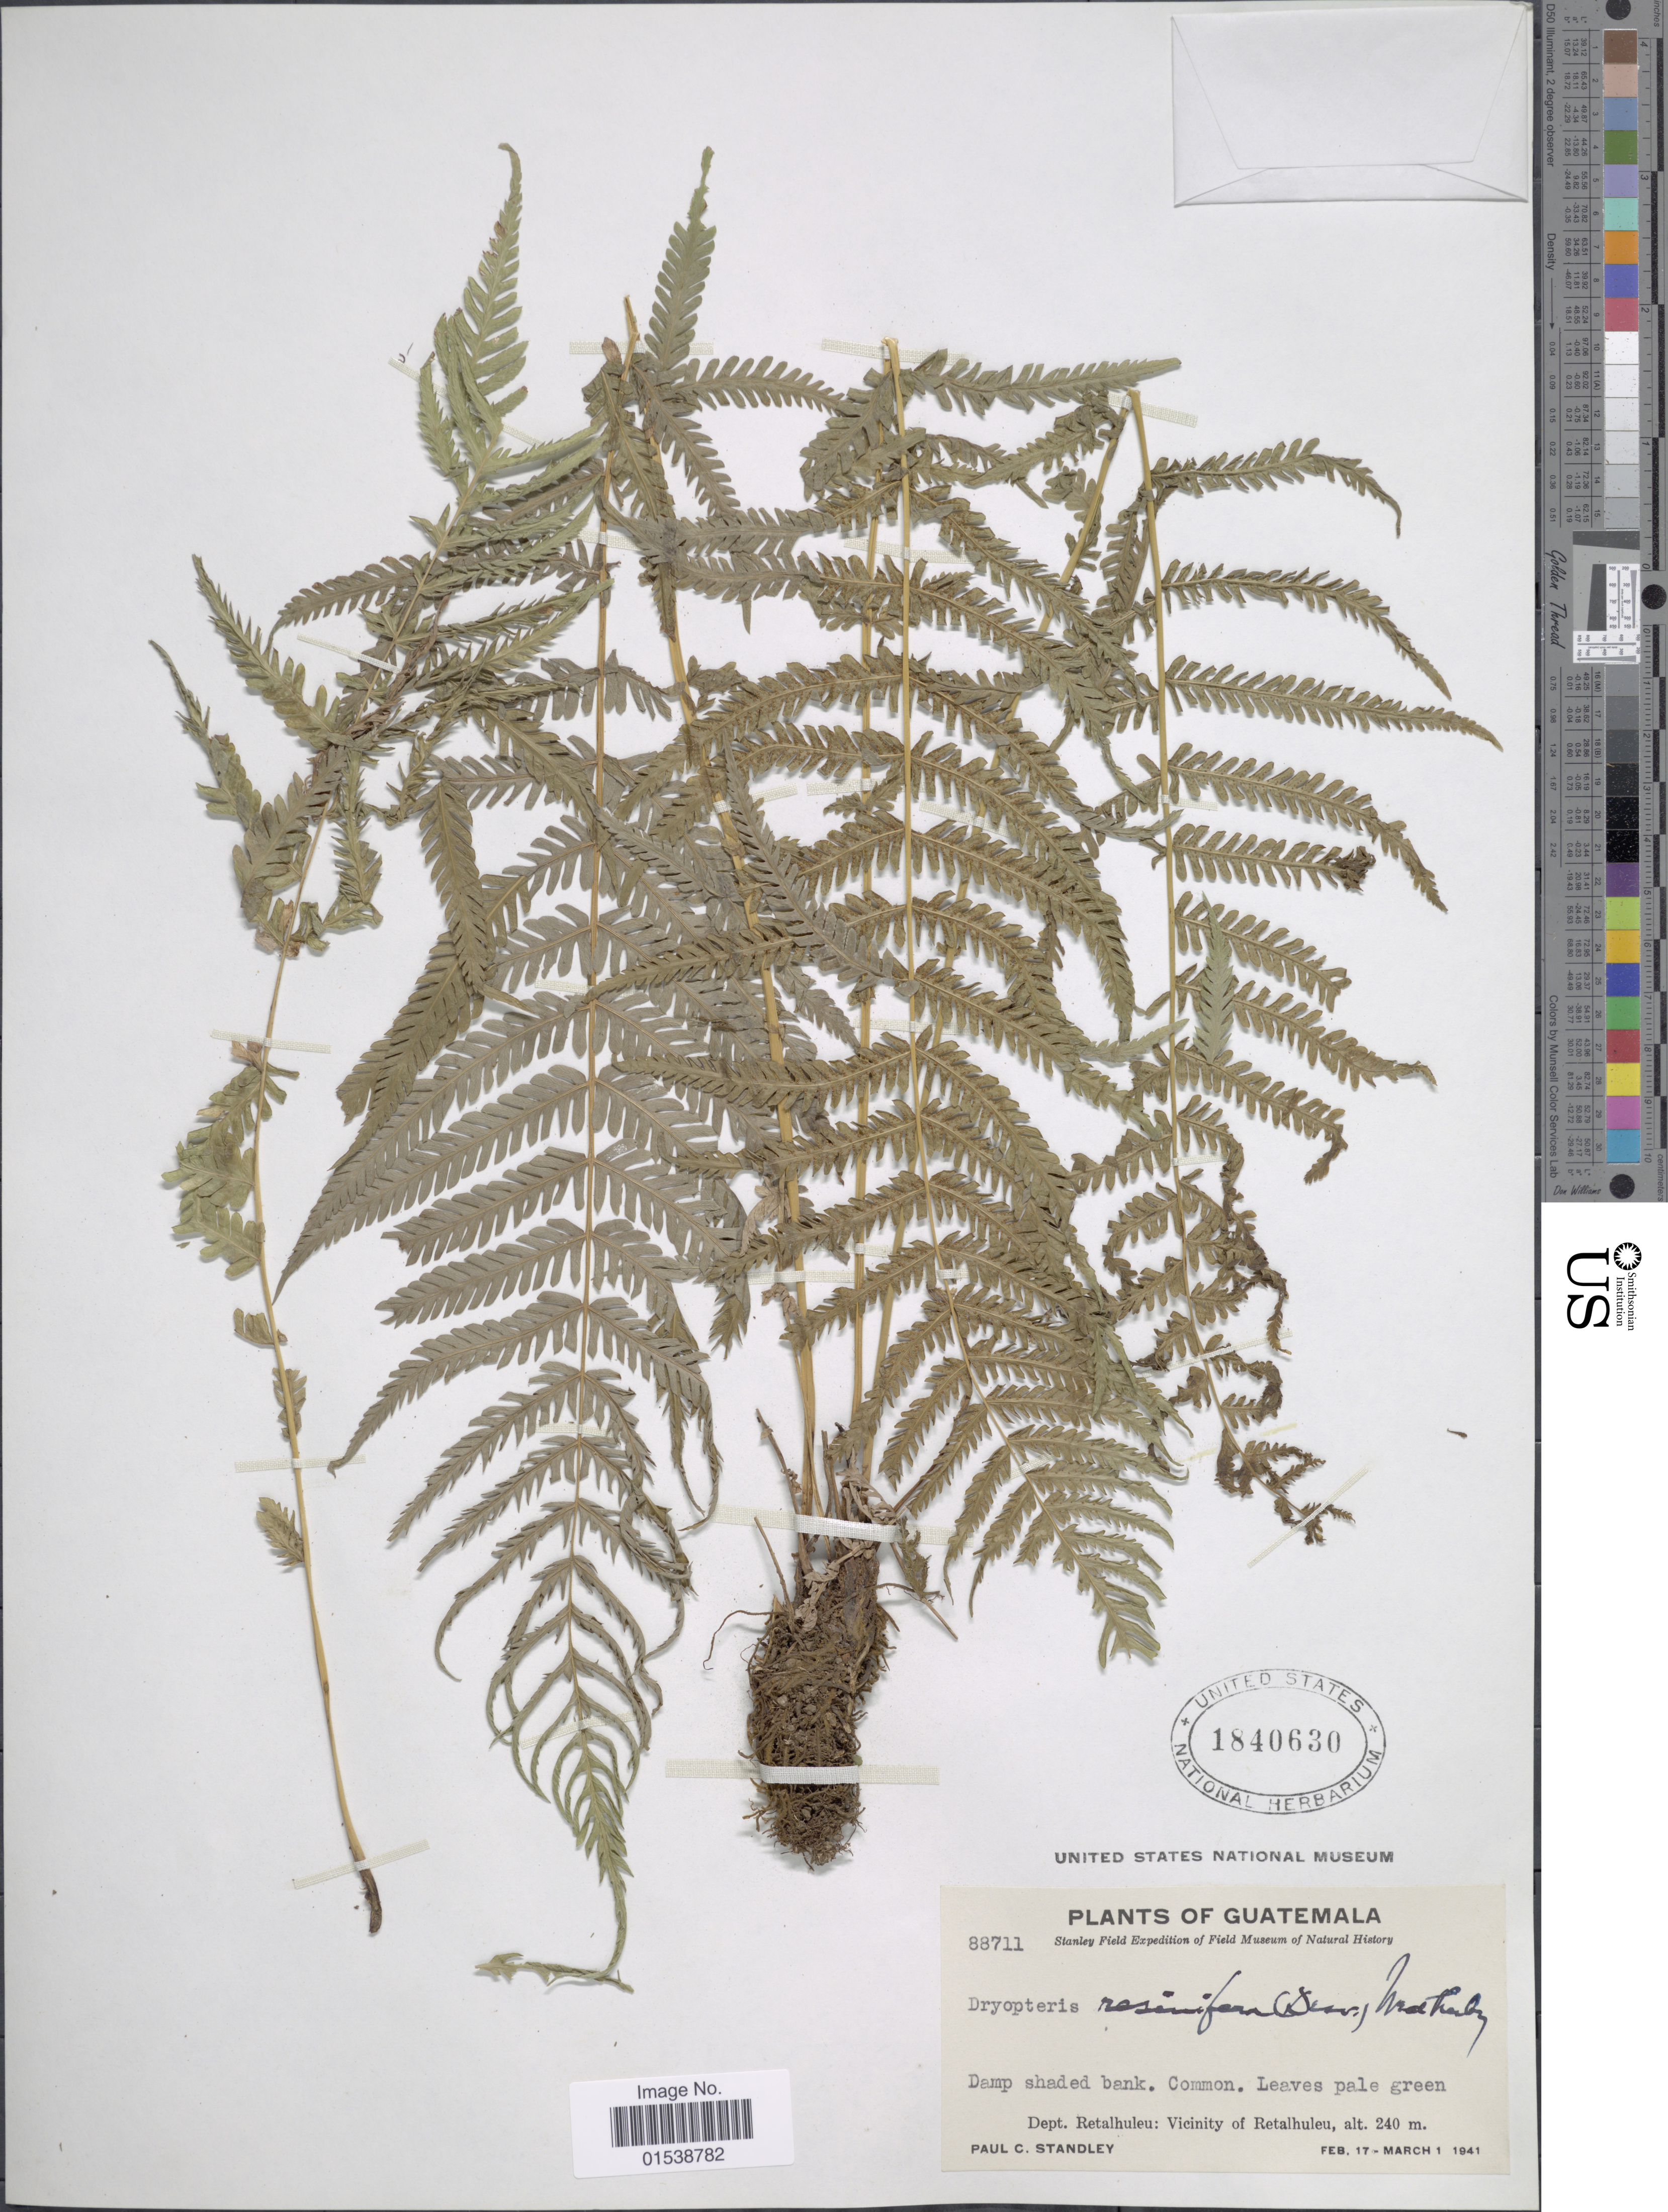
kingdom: Plantae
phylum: Tracheophyta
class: Polypodiopsida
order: Polypodiales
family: Thelypteridaceae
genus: Amauropelta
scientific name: Amauropelta resinifera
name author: (Desv.) Pic. Serm.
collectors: P. C. Standley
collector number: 88711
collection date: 1941-02-17/1941-03-01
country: Guatemala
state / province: Retalhuleu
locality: Dept. Retalhuleu: Vicinity of Retalhuleu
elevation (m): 240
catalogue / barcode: US 1840630